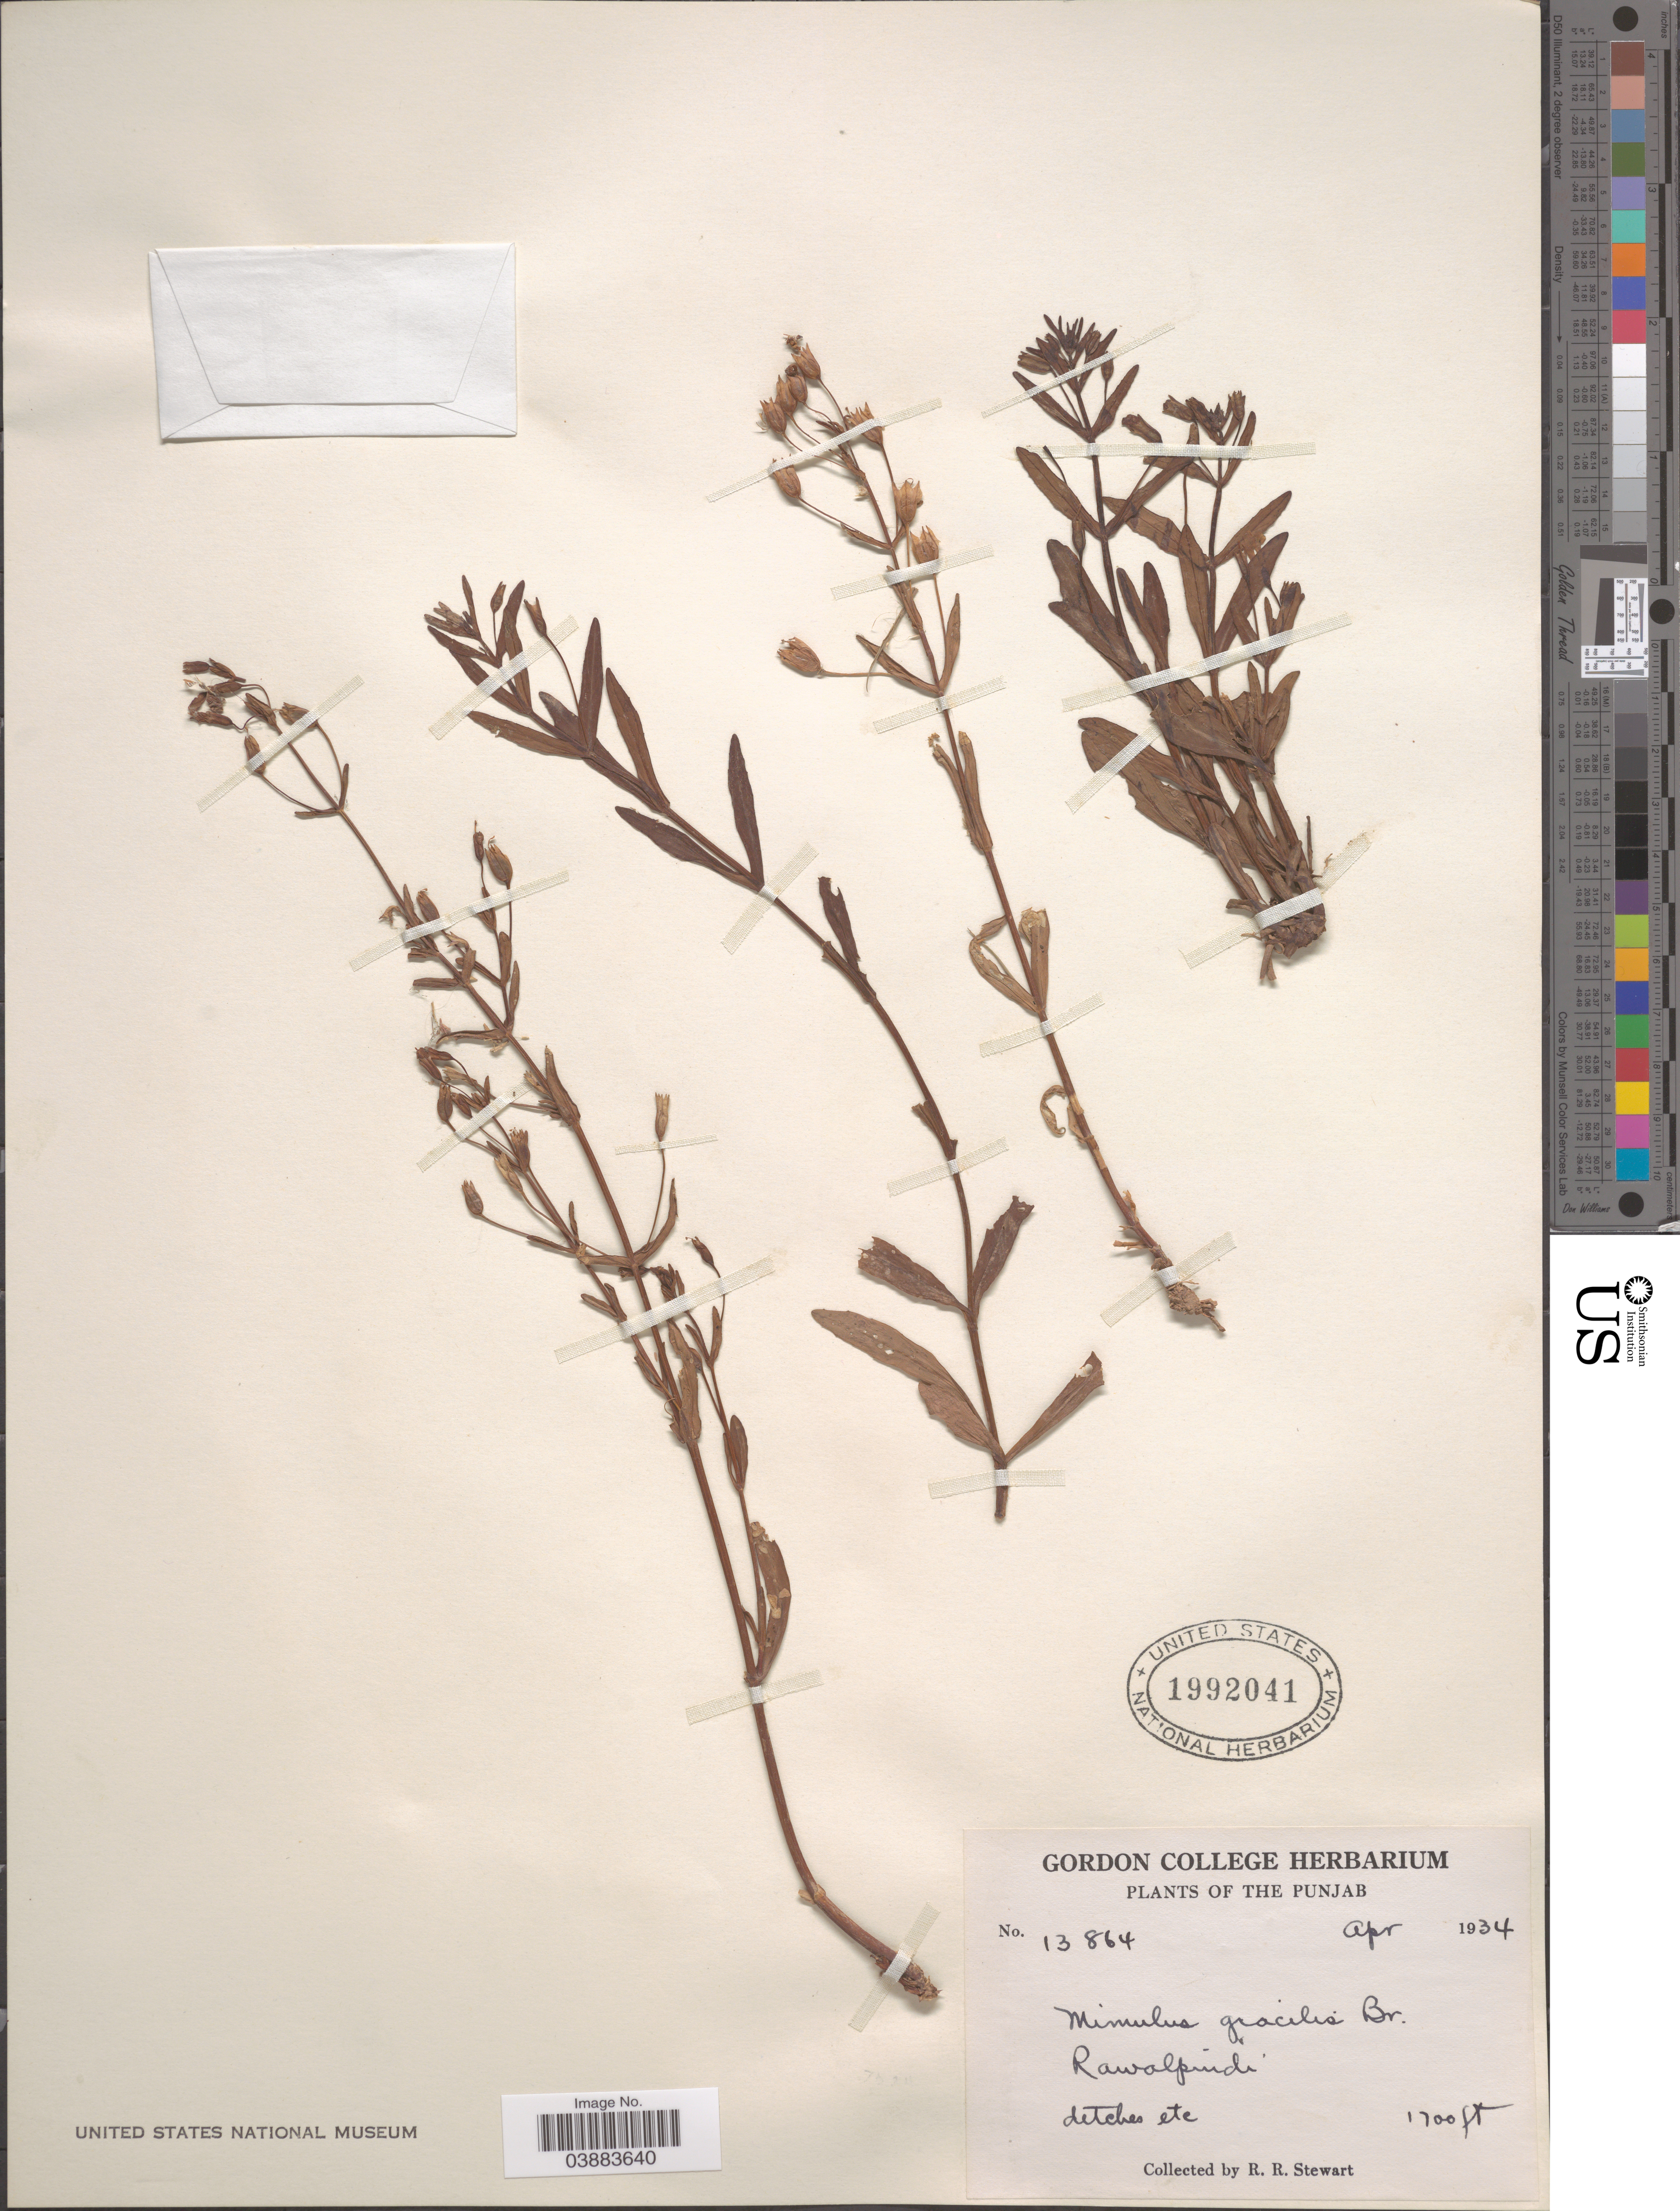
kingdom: Plantae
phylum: Tracheophyta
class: Magnoliopsida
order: Lamiales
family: Phrymaceae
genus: Mimulus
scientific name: Mimulus gracilis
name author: R. Br.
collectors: R. Stewart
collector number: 13864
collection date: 1934-04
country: Pakistan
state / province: Punjab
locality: Rawalpindi.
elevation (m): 518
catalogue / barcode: US 1992041